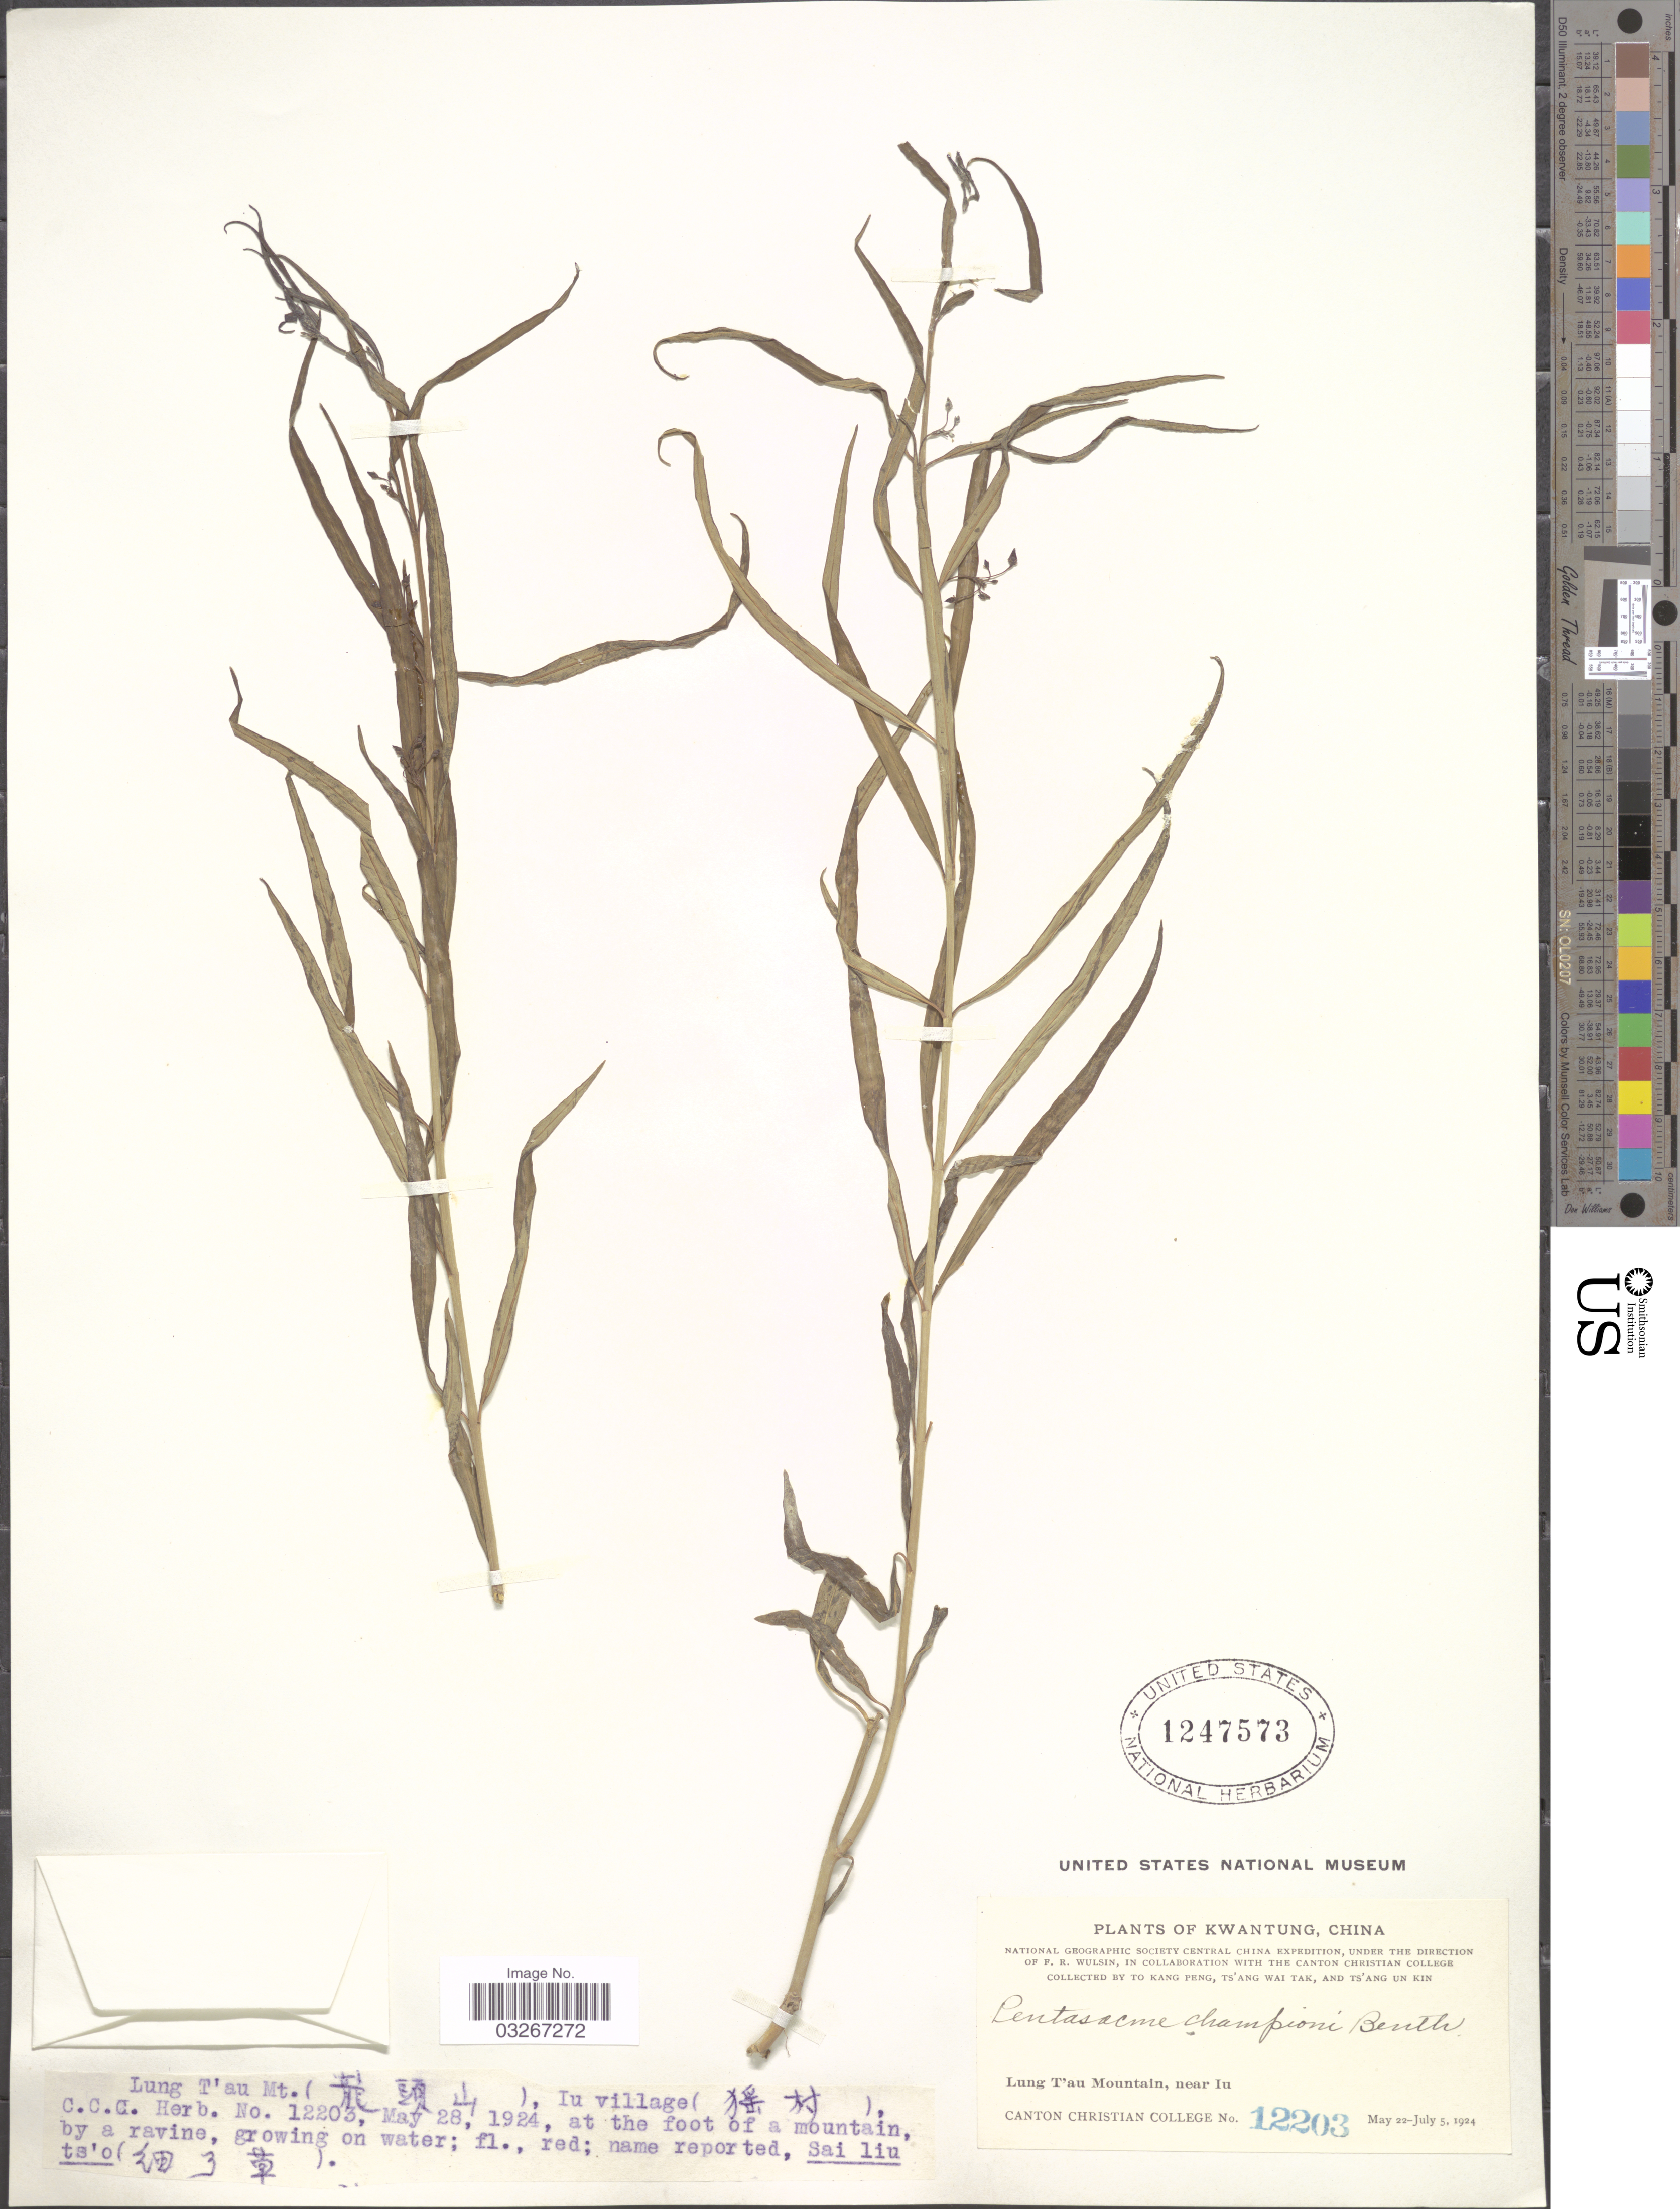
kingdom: Plantae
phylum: Tracheophyta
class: Magnoliopsida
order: Gentianales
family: Apocynaceae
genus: Pentasacme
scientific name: Pentasacme caudatum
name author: Wall. ex Wight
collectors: To Kang P'eng, W. T. Tsang & Ts' Ang Un Kin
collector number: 12203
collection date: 1924-05-28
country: China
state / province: Guangdong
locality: Kwangtung. Lung T'au Mountain, near Iu. Iu village (X).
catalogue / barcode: US 1247573